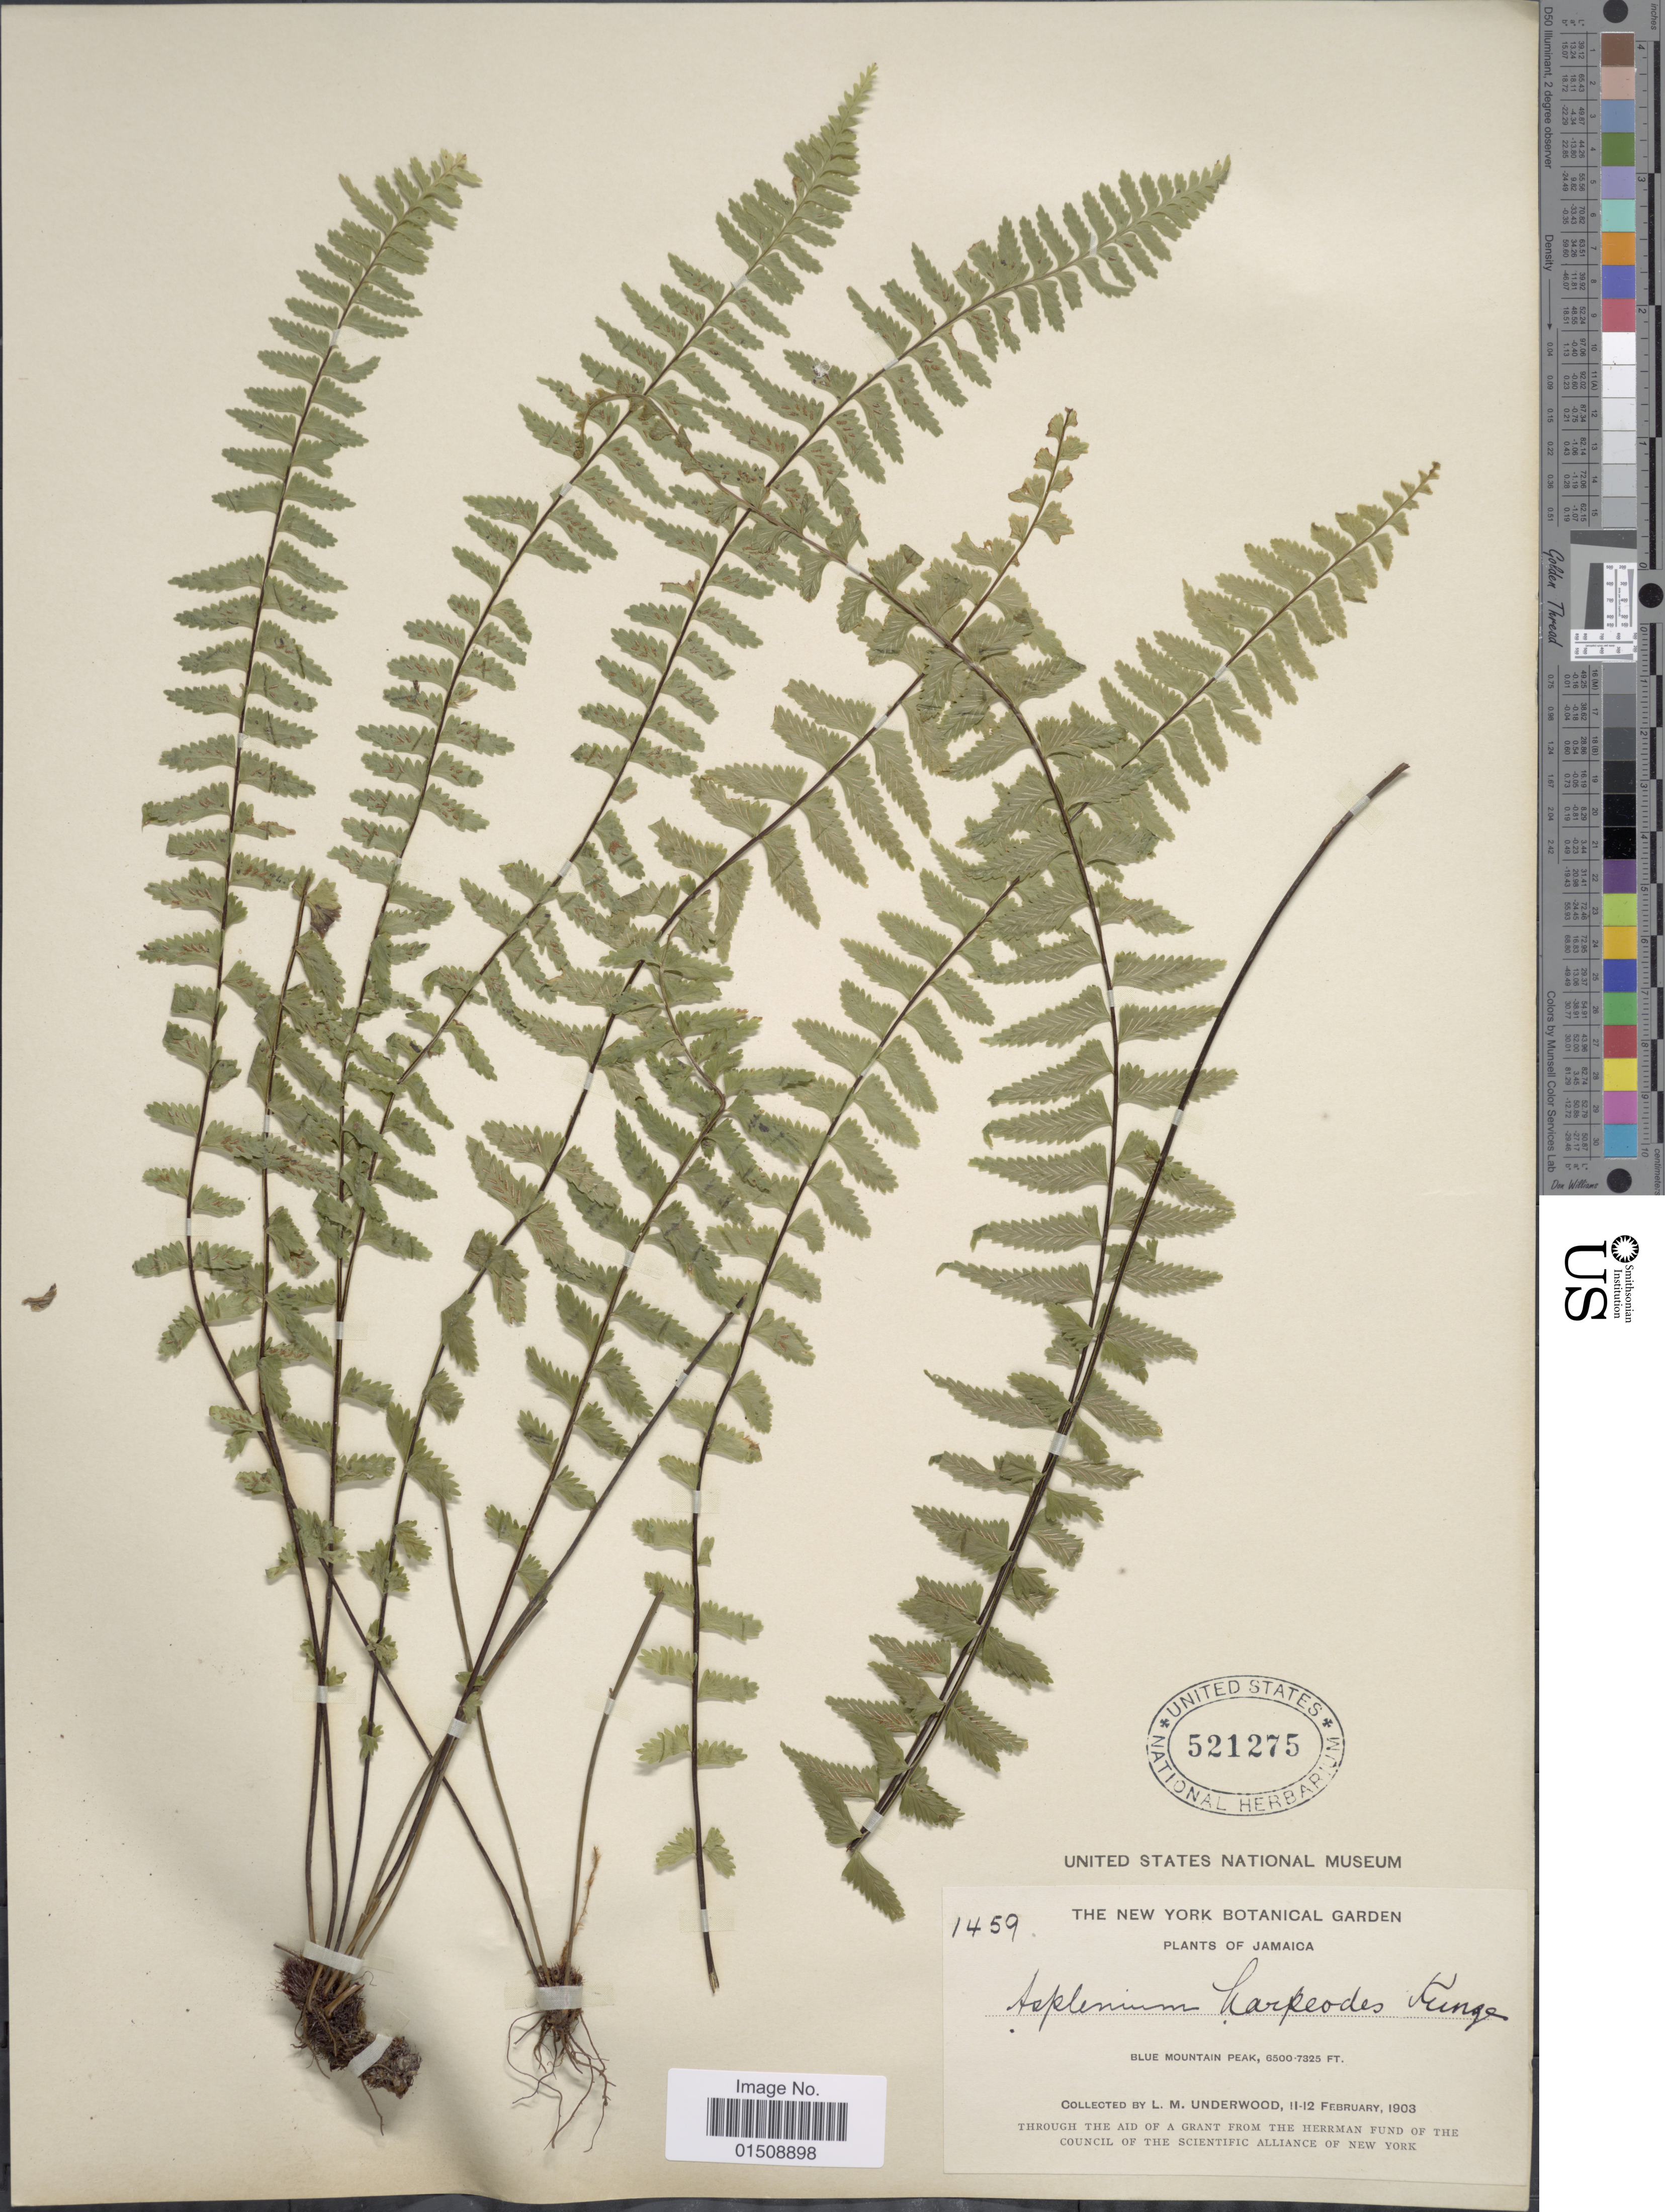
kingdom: Plantae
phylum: Tracheophyta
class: Polypodiopsida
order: Polypodiales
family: Aspleniaceae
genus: Asplenium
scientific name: Asplenium harpeodes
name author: Kunze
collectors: L. M. Underwood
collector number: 1459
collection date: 1903-02-11/1903-02-12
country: Jamaica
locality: Blue Mountain Peak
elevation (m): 1981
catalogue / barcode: US 521275